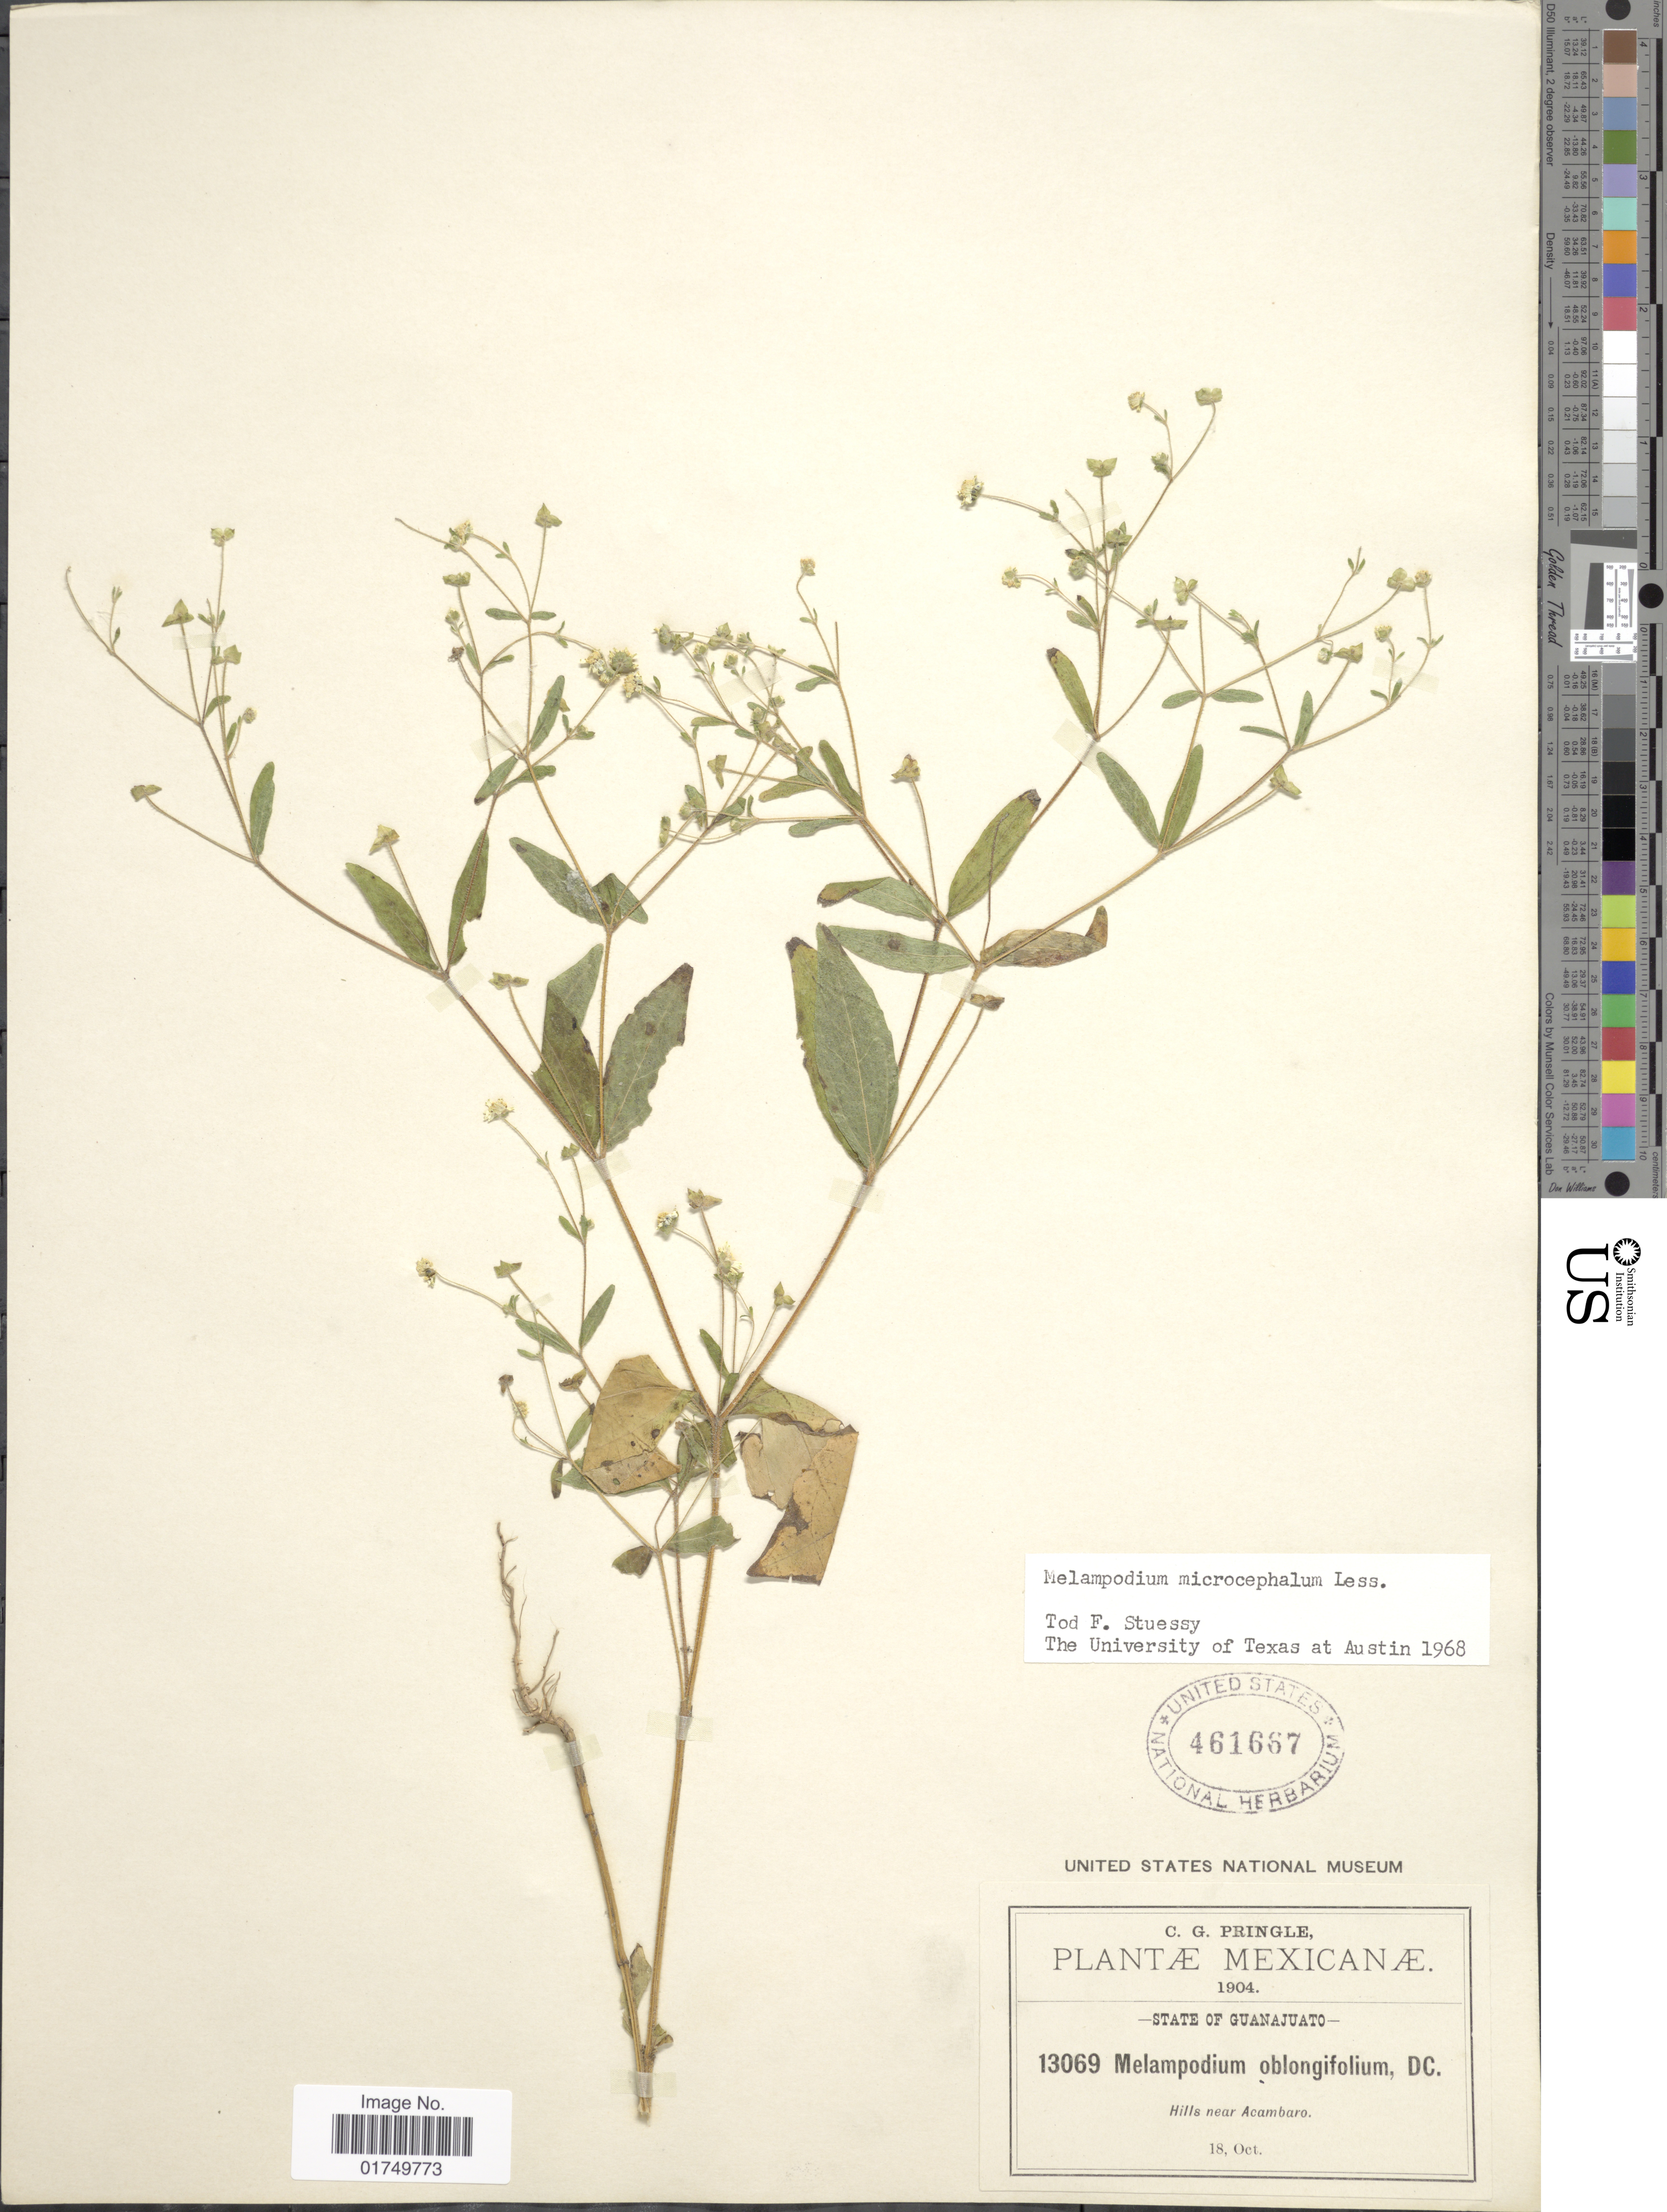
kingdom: Plantae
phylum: Tracheophyta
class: Magnoliopsida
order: Asterales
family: Asteraceae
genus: Melampodium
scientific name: Melampodium microcephalum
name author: Less.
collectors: C. G. Pringle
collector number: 13069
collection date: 1904-10-18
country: Mexico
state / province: Guanajuato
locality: Hills near Acambaro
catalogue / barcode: US 461667